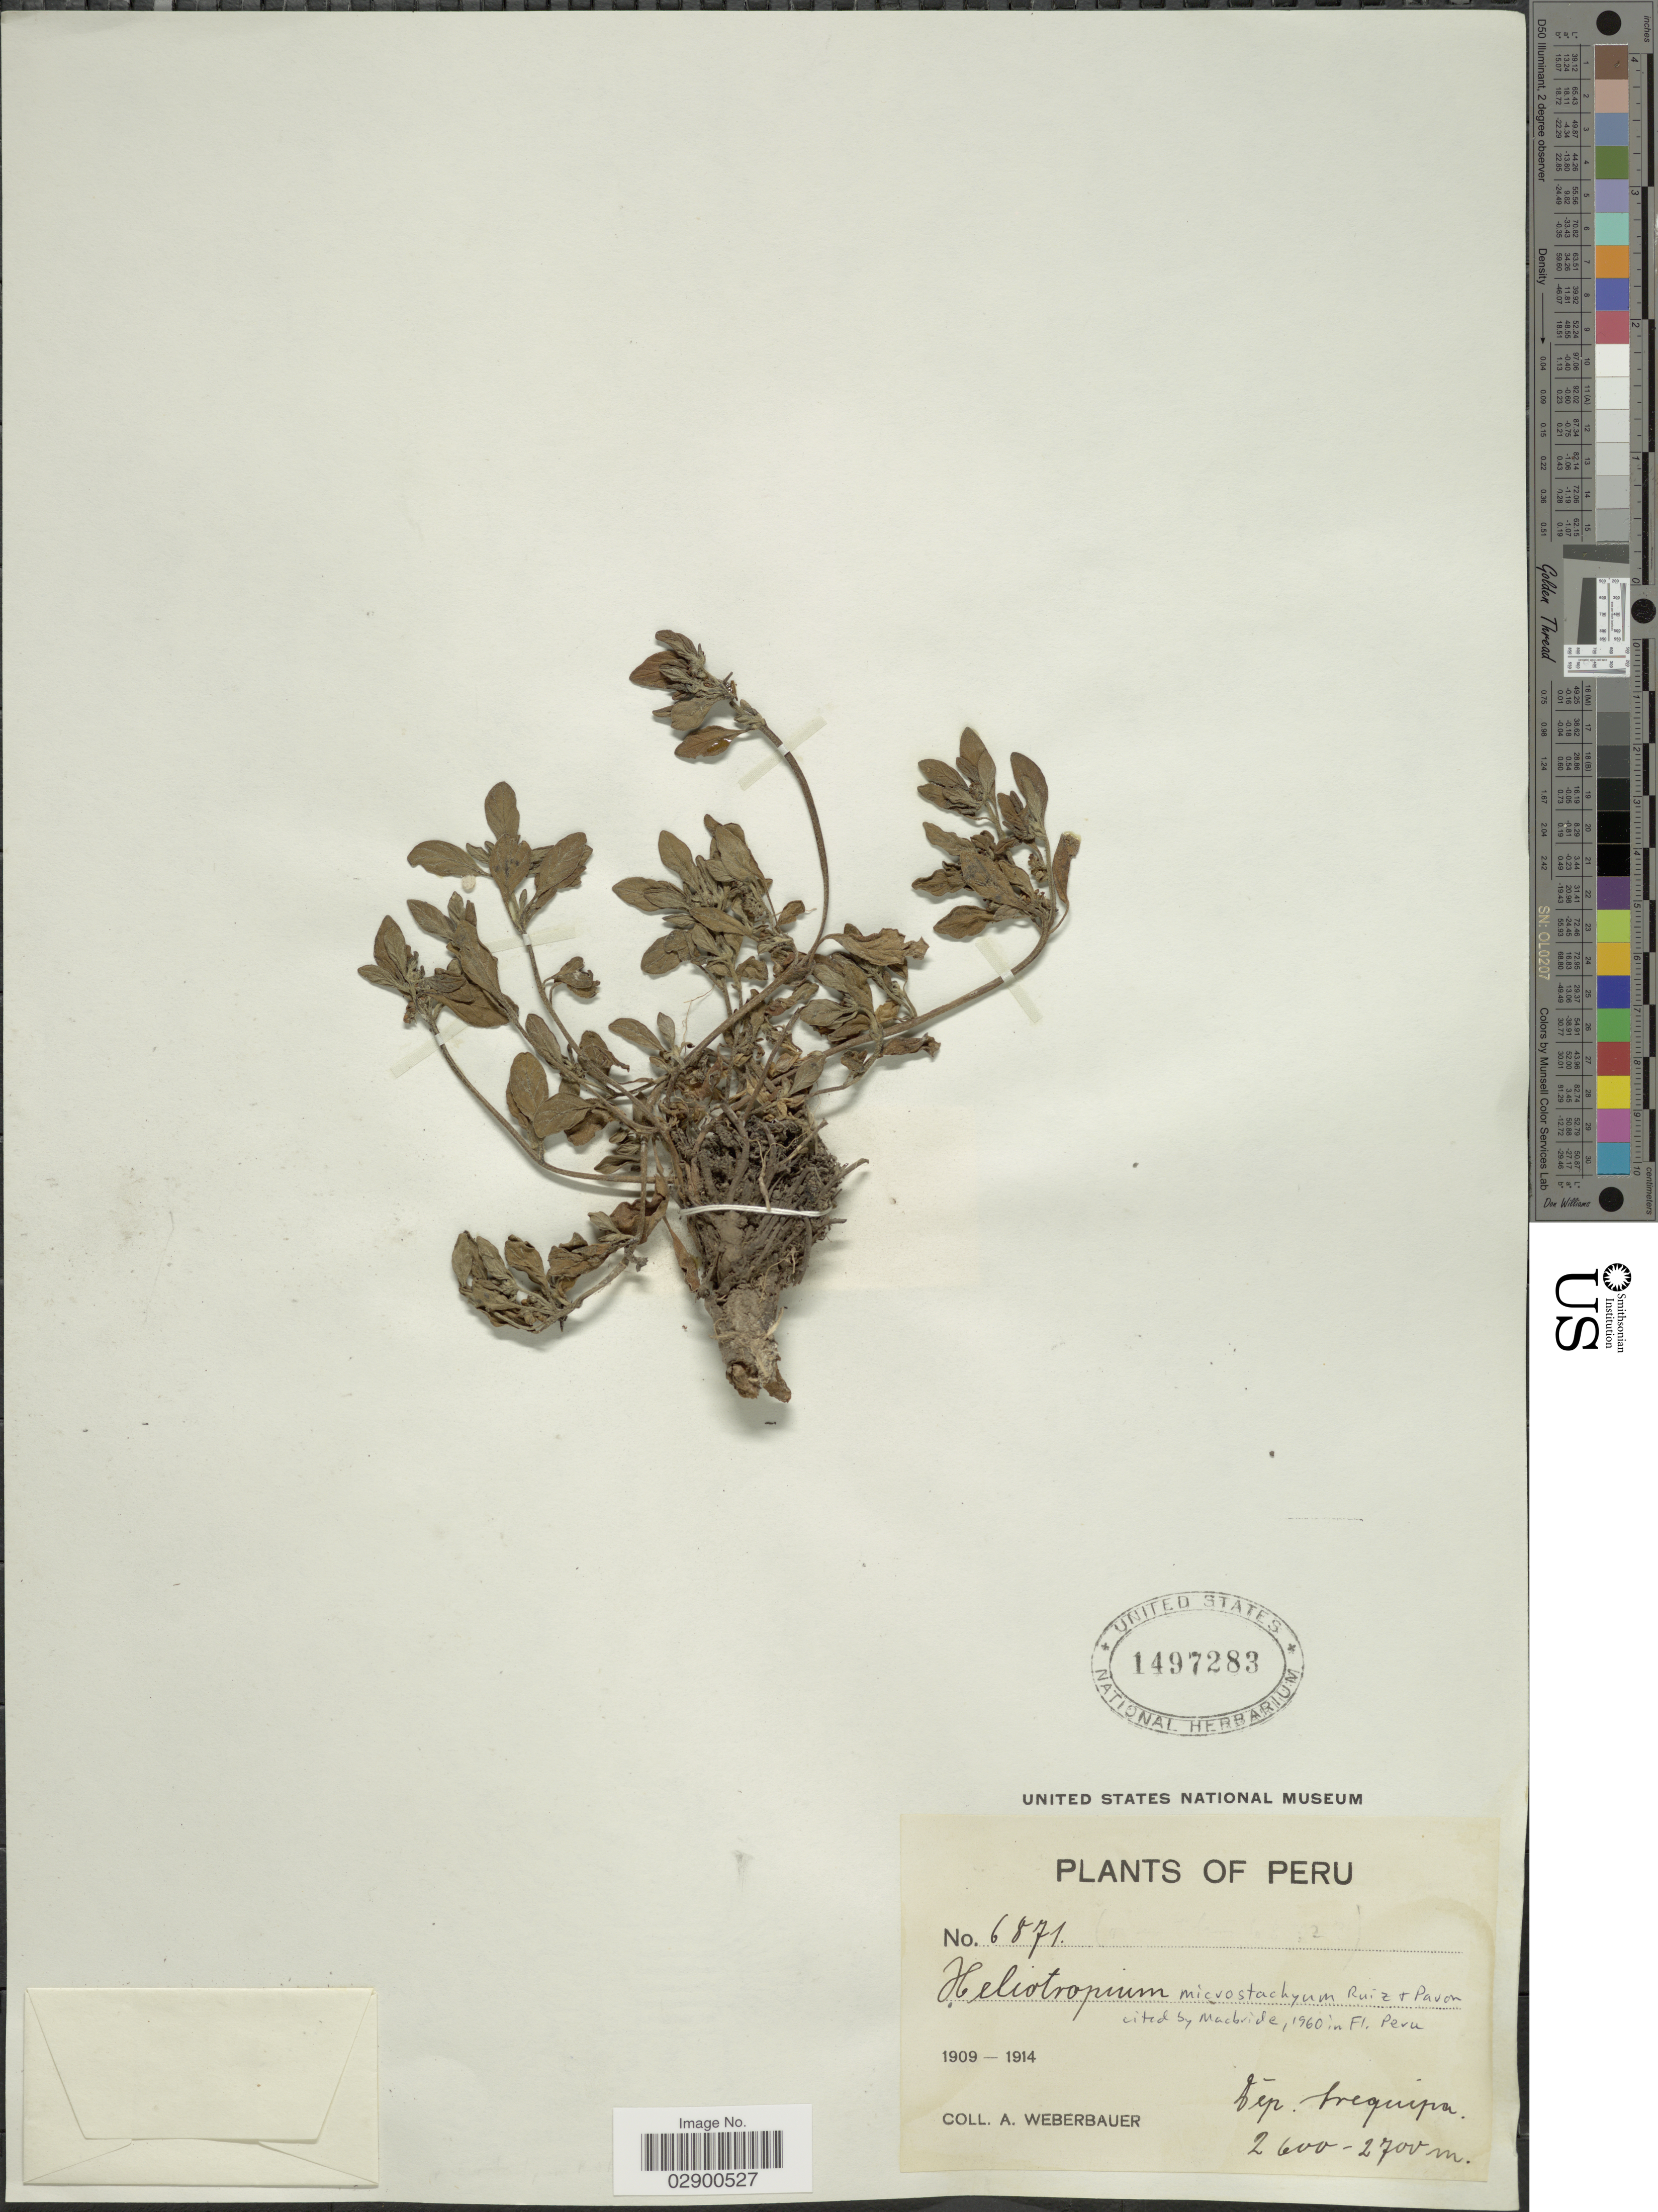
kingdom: Plantae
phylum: Tracheophyta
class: Magnoliopsida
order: Boraginales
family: Heliotropiaceae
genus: Heliotropium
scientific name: Heliotropium microstachyum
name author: Ruiz & Pav.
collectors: A. Weberbauer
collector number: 6871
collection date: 1909/1914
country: Peru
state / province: Arequipa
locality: Dep. Arequipa.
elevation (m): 2600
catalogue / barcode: US 1497283